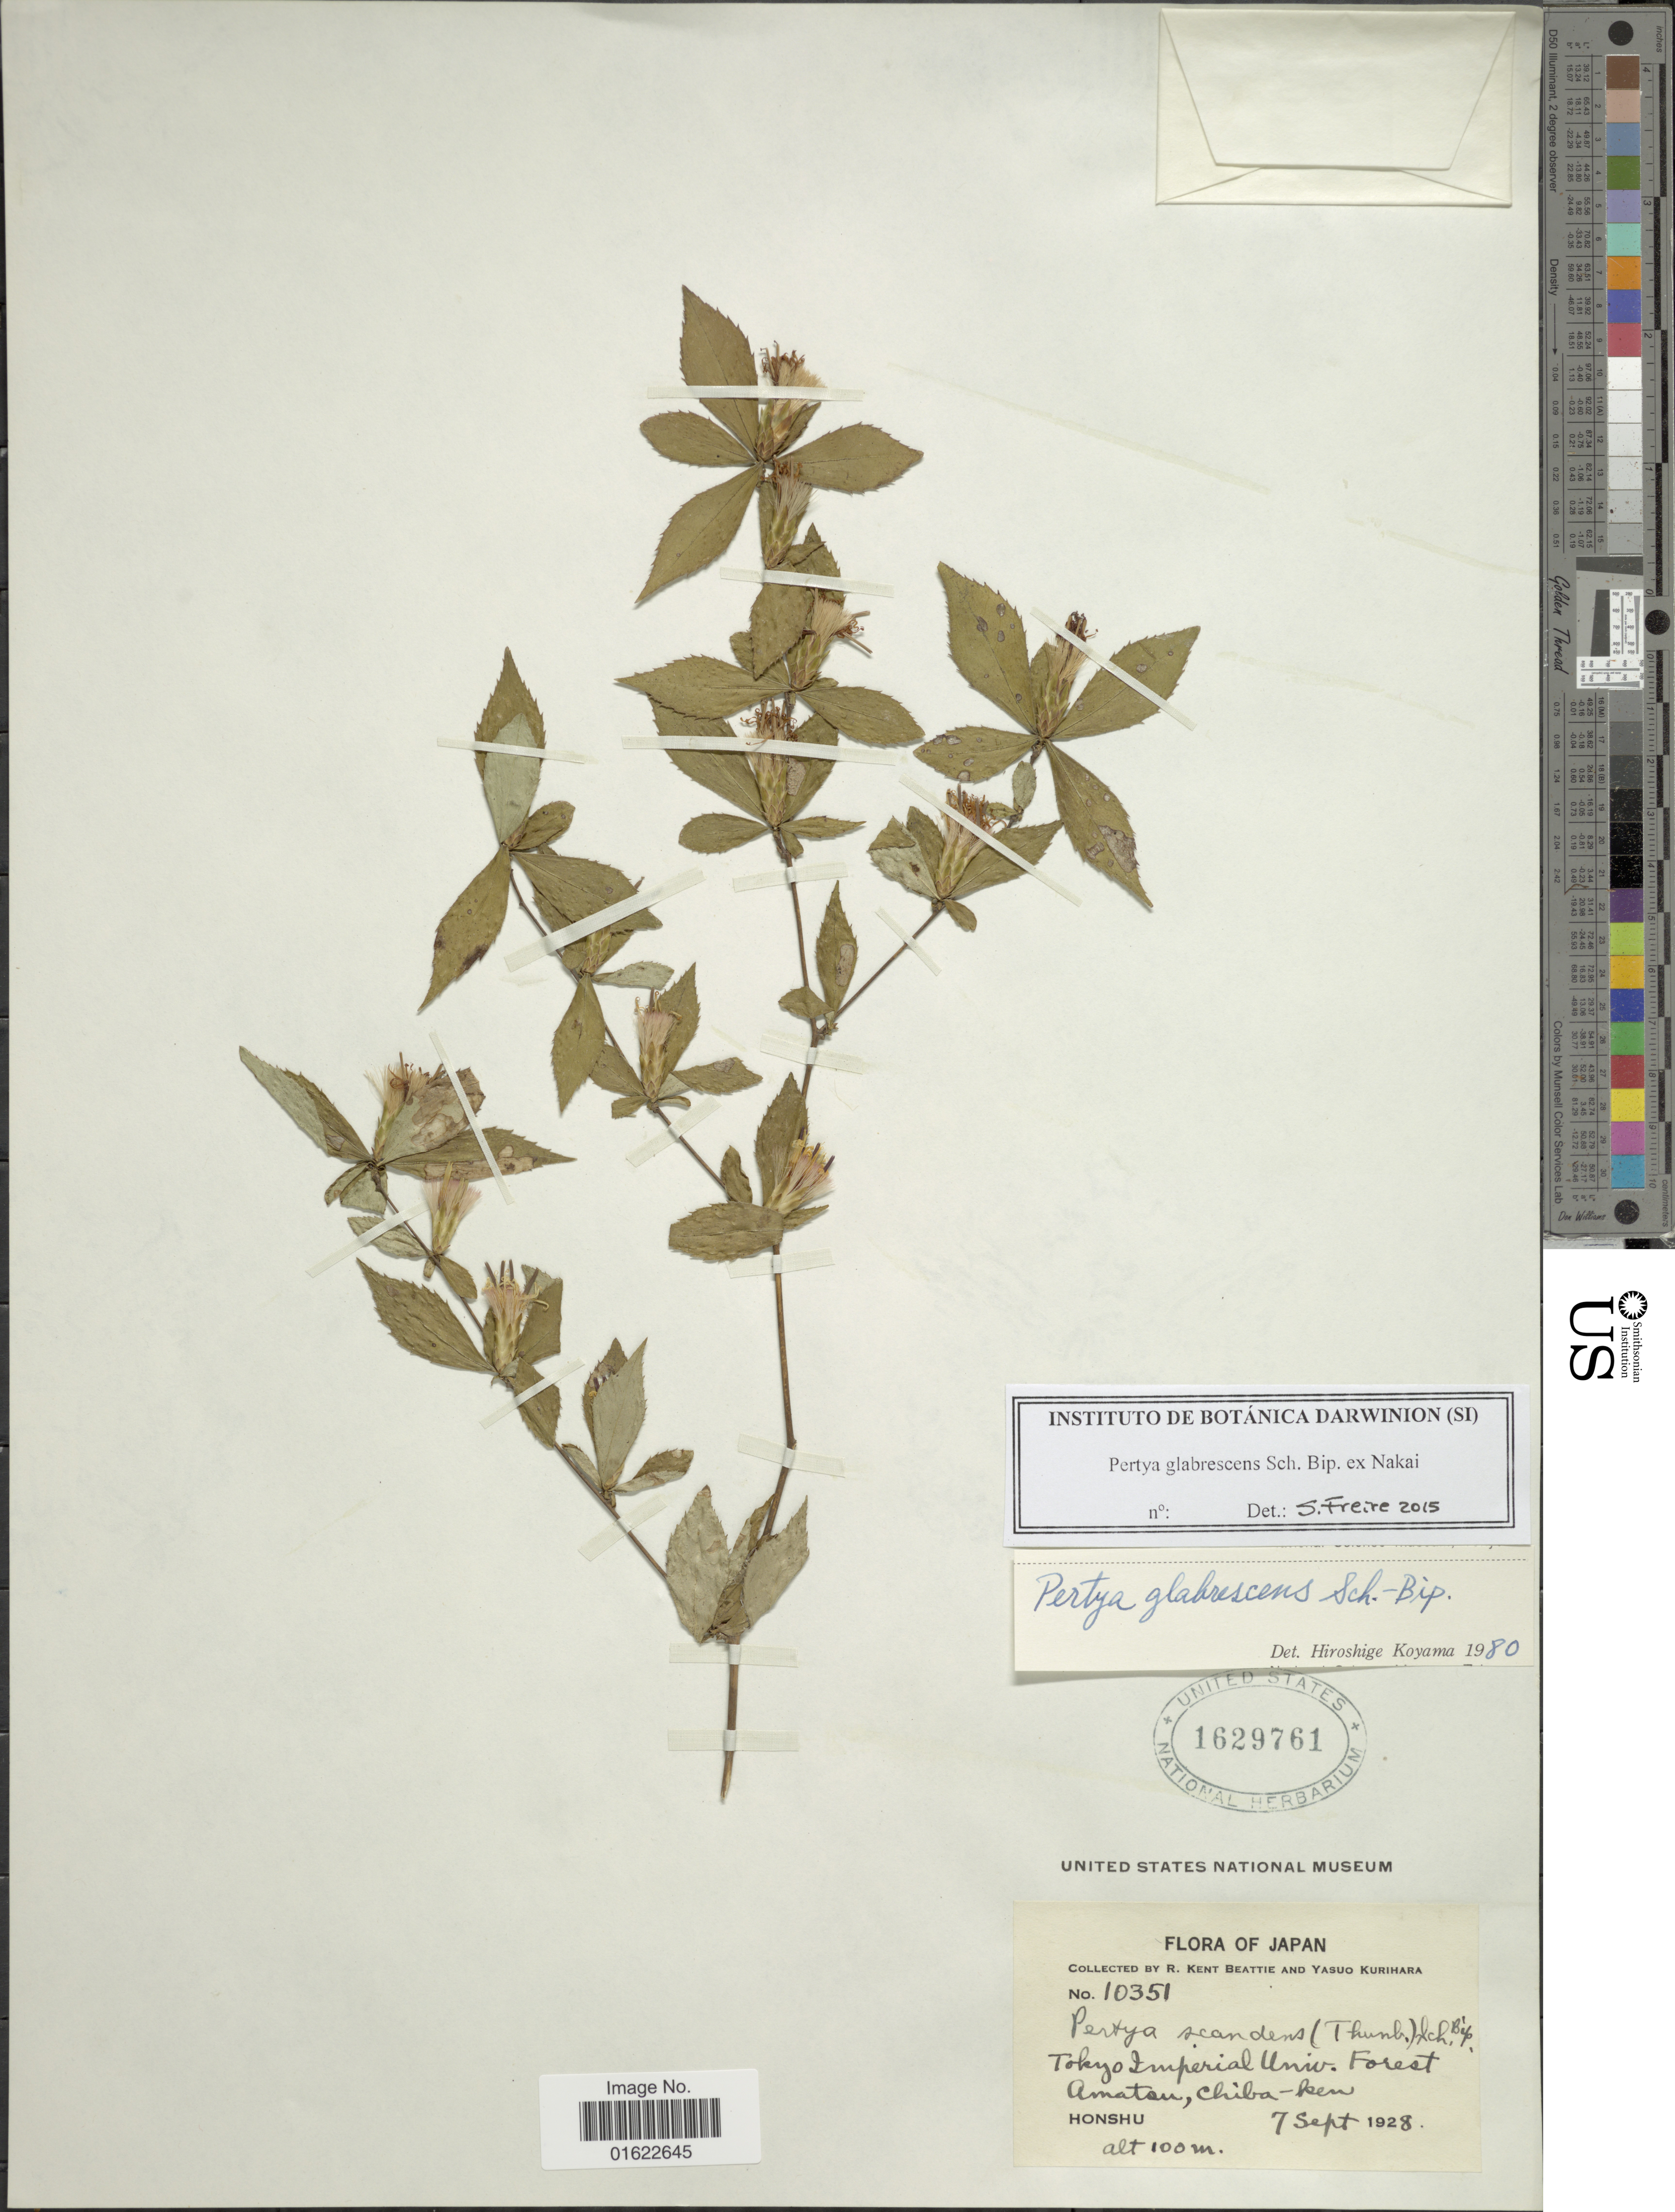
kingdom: Plantae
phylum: Tracheophyta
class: Magnoliopsida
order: Asterales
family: Asteraceae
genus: Pertya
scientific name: Pertya glabrescens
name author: Sch. Bip.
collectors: R. K. Beattie & Y. Kurihara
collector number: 10351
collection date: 1928-09-07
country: Japan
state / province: Tokyo, Federal City of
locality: Tokyo Imperial Univ. Forest Amatau, Chiba-ken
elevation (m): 100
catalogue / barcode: US 1629761